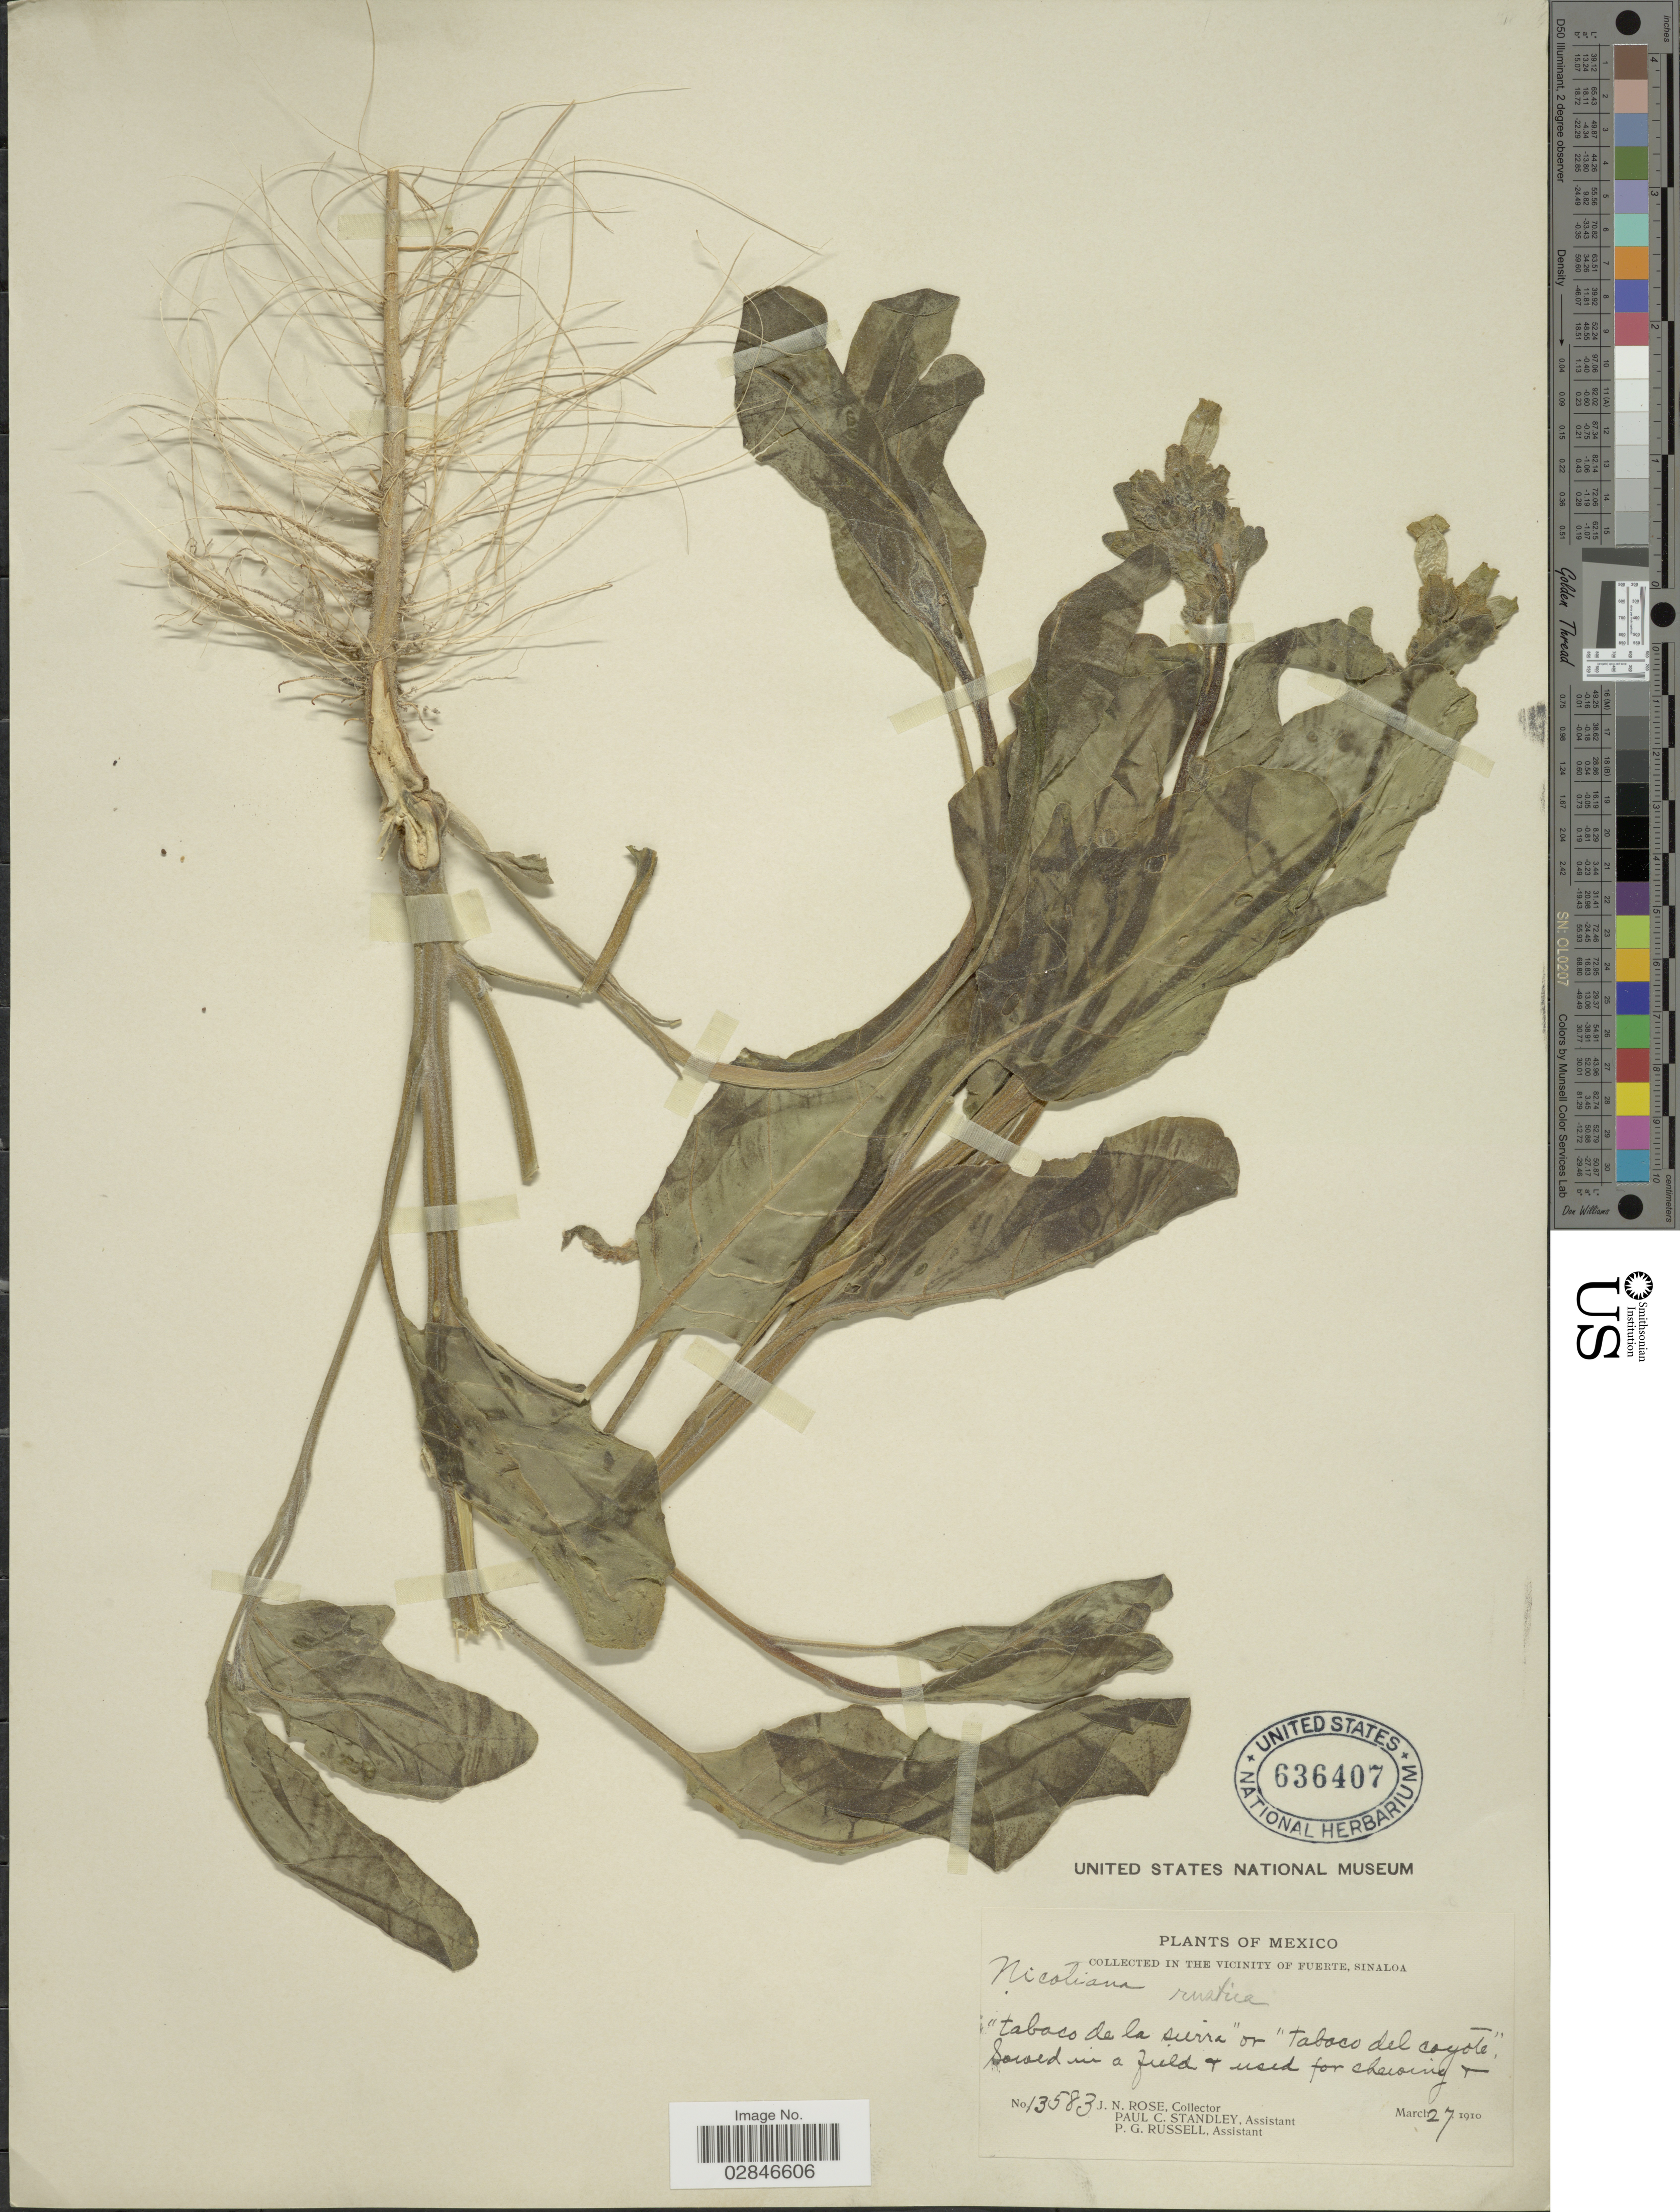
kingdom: Plantae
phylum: Tracheophyta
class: Magnoliopsida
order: Solanales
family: Solanaceae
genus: Nicotiana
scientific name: Nicotiana rustica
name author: L.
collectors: J. N. Rose, P. C. Standley & P. G. Russell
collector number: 13583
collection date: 1910-03-27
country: Mexico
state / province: Sinaloa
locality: In the vicinity of Fuerte, "tabaco de la sierra" or "tabaco del coyote".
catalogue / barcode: US 636407